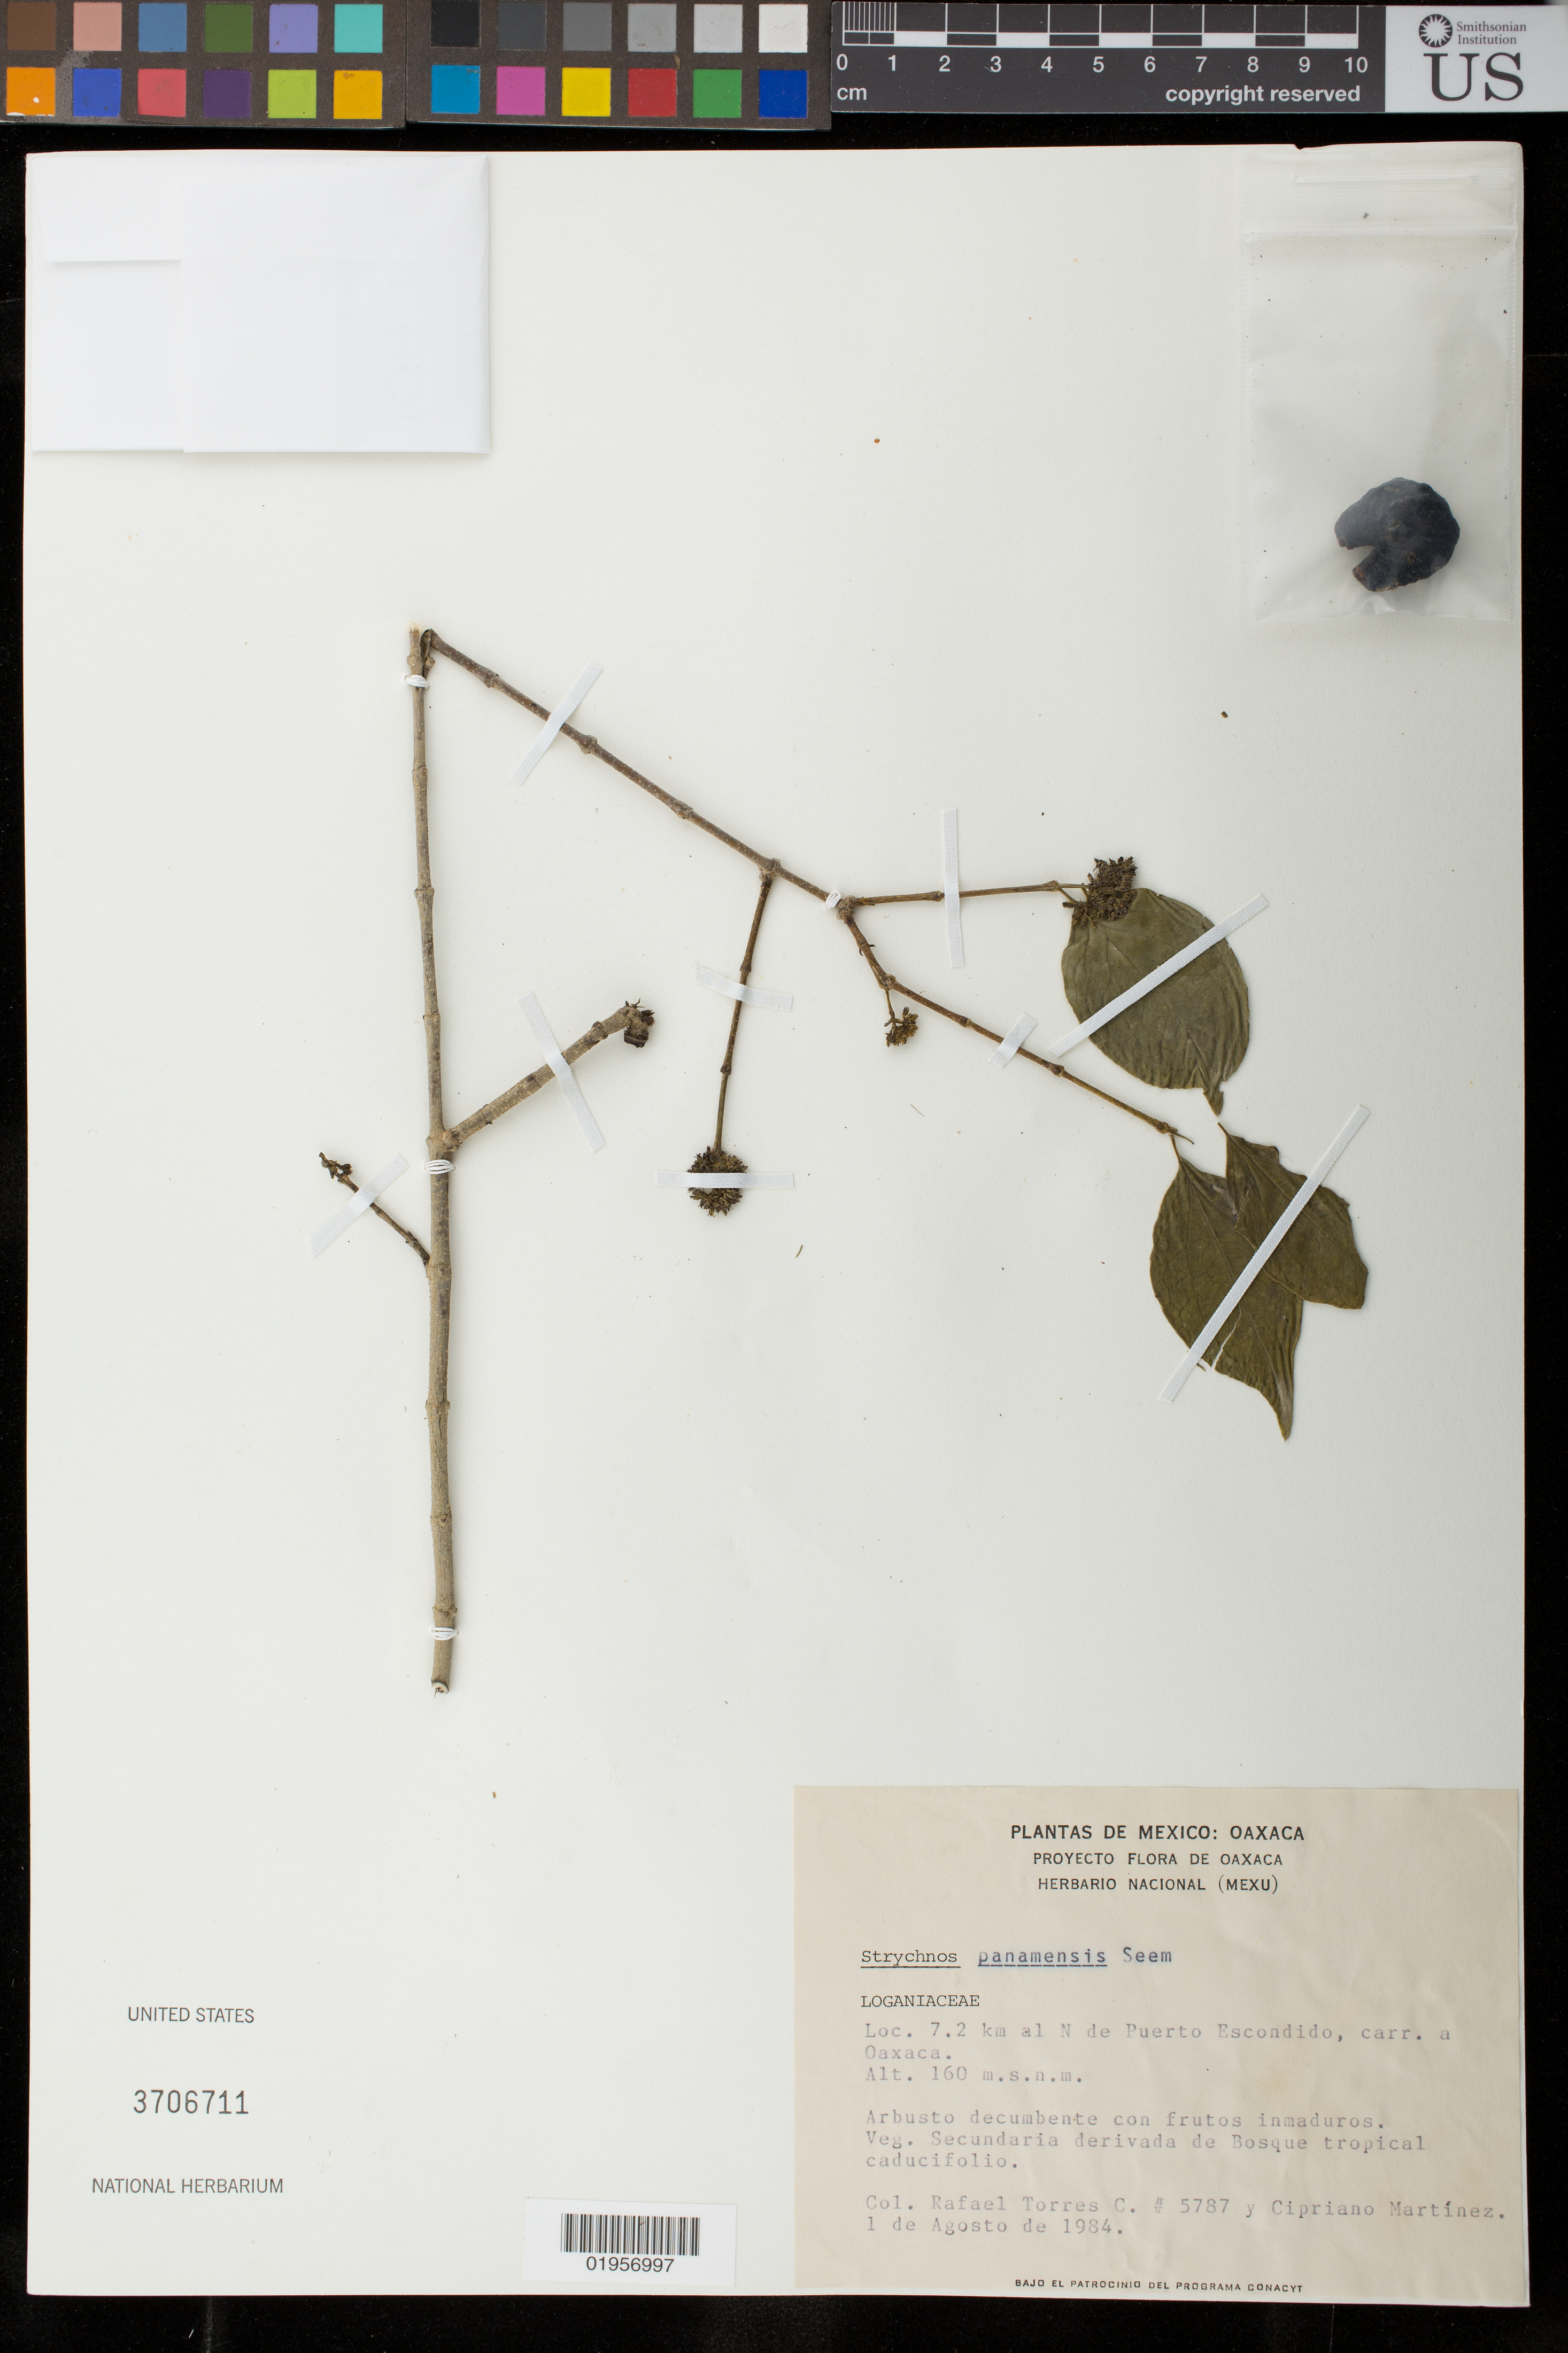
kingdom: Plantae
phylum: Tracheophyta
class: Magnoliopsida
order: Gentianales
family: Loganiaceae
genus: Strychnos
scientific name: Strychnos panamensis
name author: Seem.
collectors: R. Torres & C. Martínez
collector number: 5787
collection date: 1984-08-01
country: Mexico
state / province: Oaxaca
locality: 7.2 km al N de Puerto Escondido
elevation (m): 160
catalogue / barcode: US 3706711